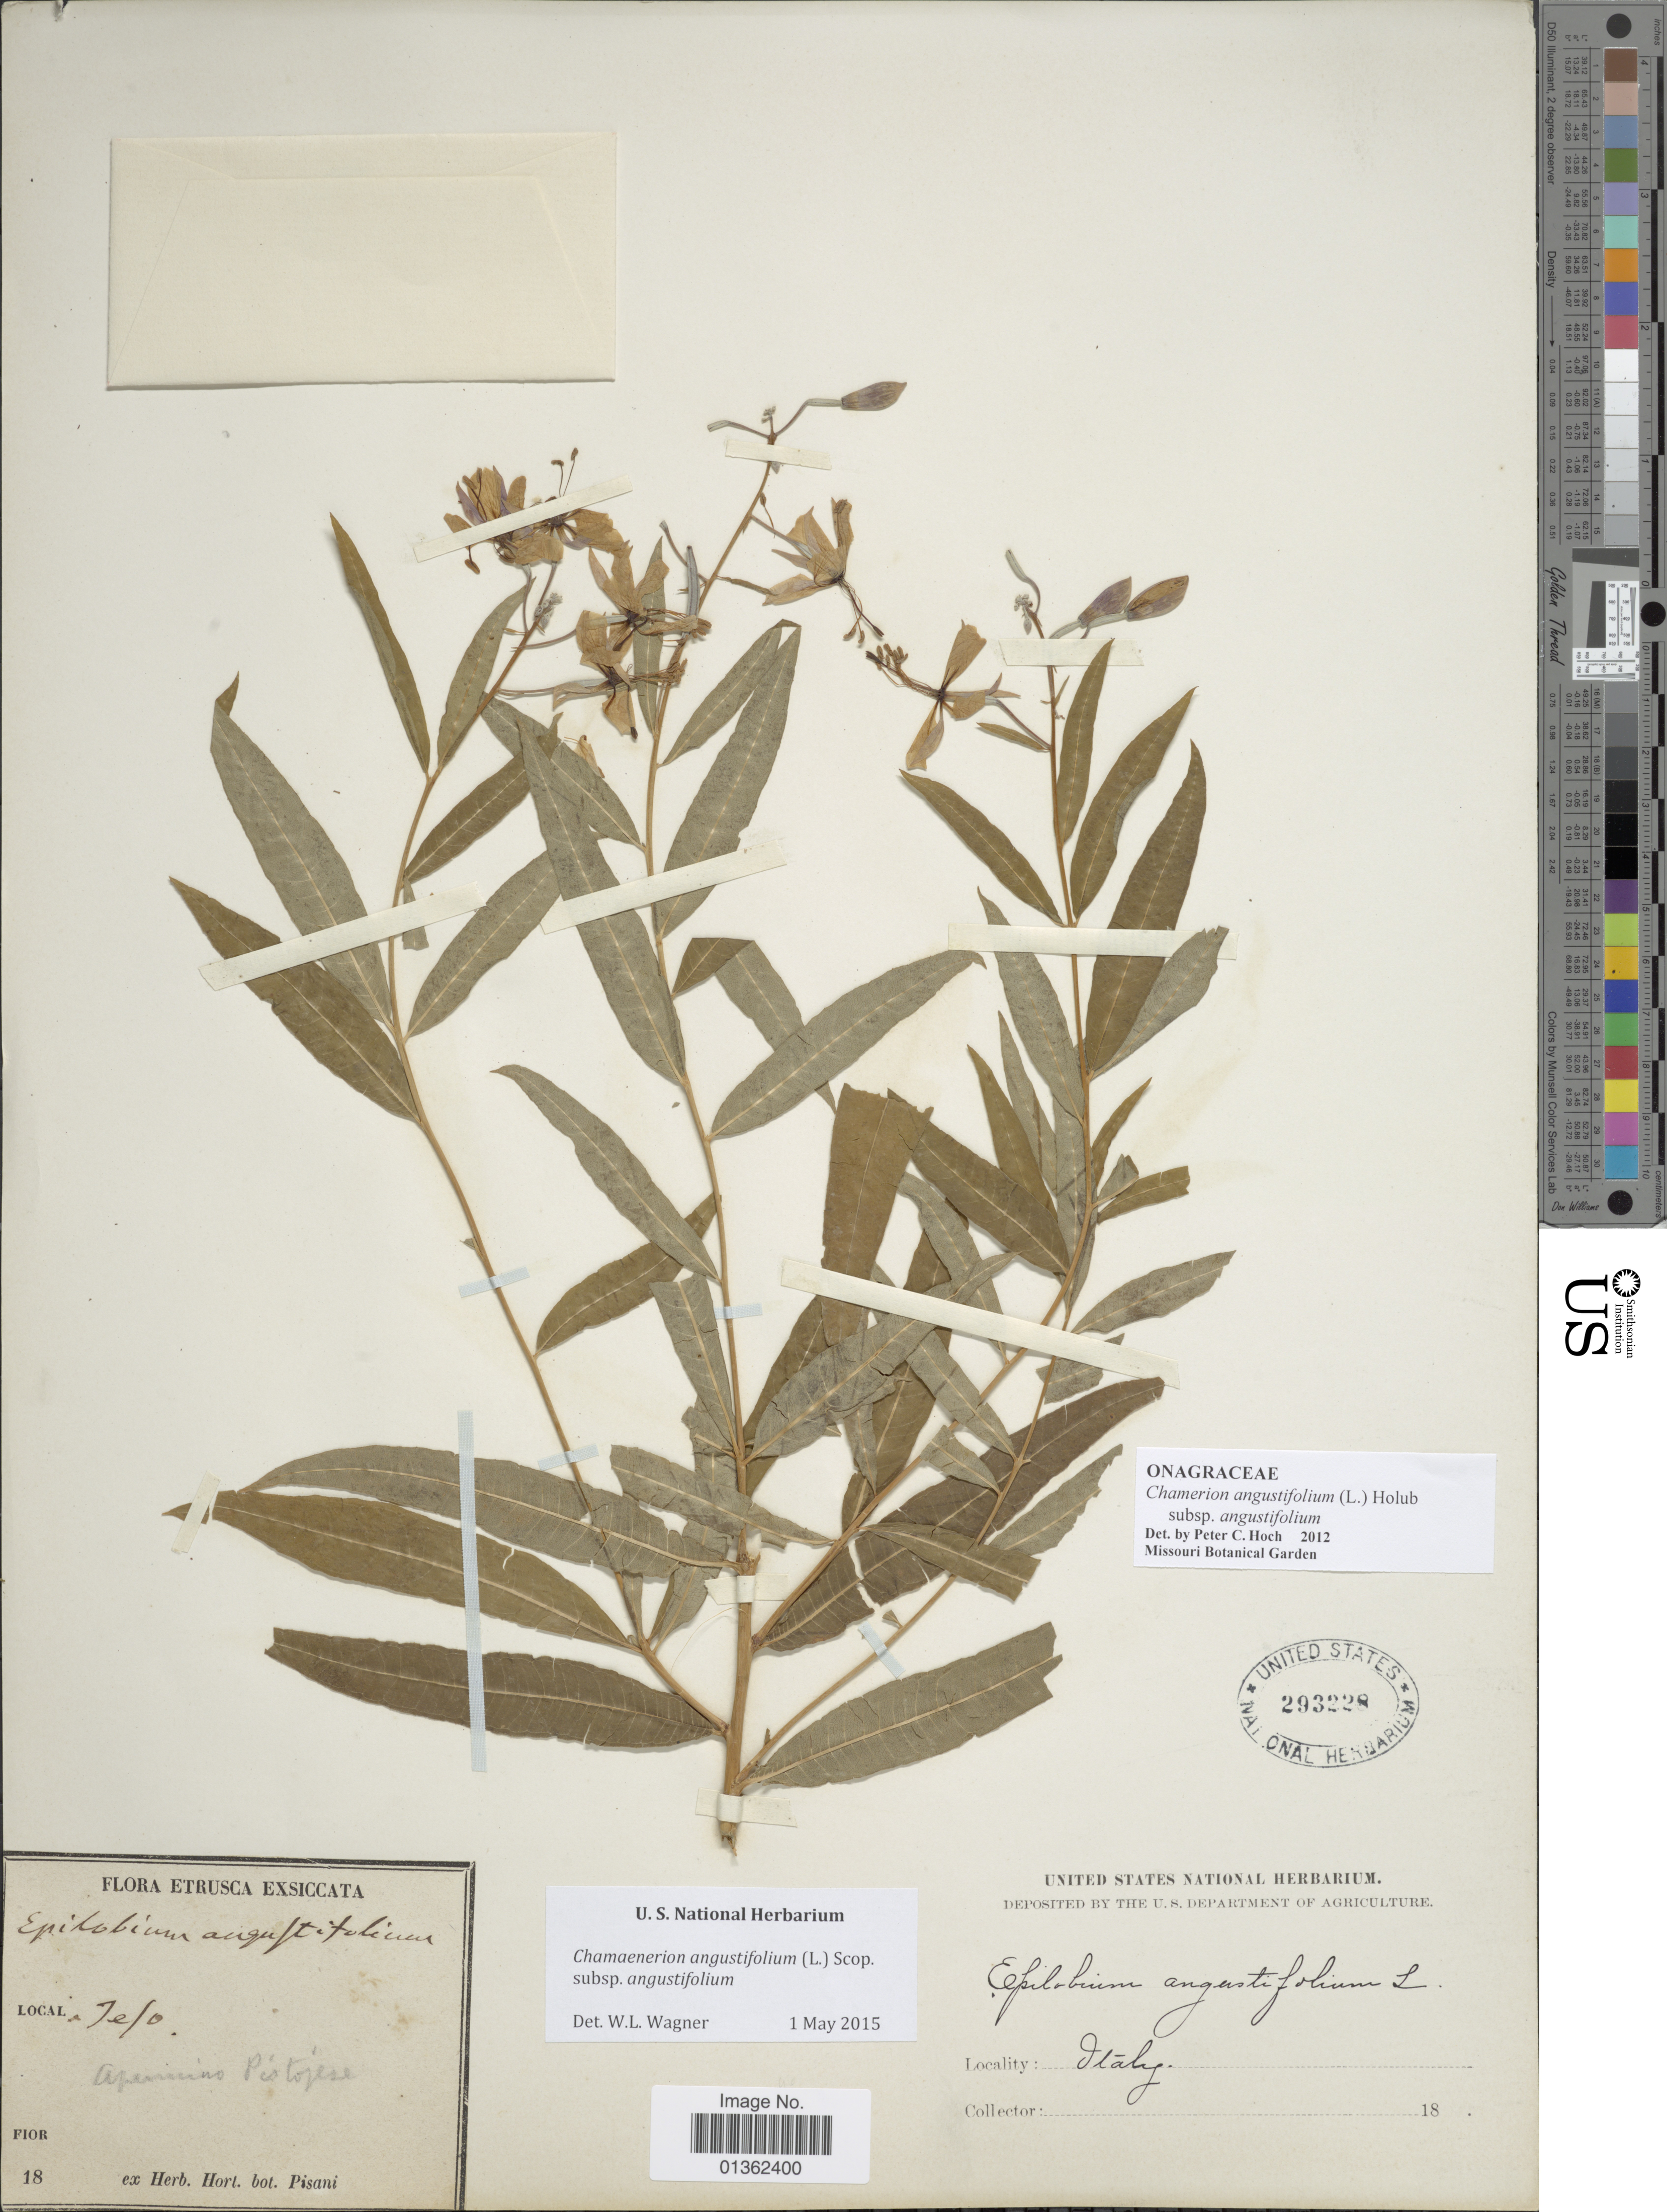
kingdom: Plantae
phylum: Tracheophyta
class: Magnoliopsida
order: Myrtales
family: Onagraceae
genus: Chamaenerion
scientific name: Chamaenerion angustifolium subsp. angustifolium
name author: (L.) Scop.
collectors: ex herb. Hort. Bot. Pisani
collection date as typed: Transcribed d/m/y: //18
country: Italy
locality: Jefo, Apenino Pistojese. [interpreted]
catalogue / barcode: US 293228